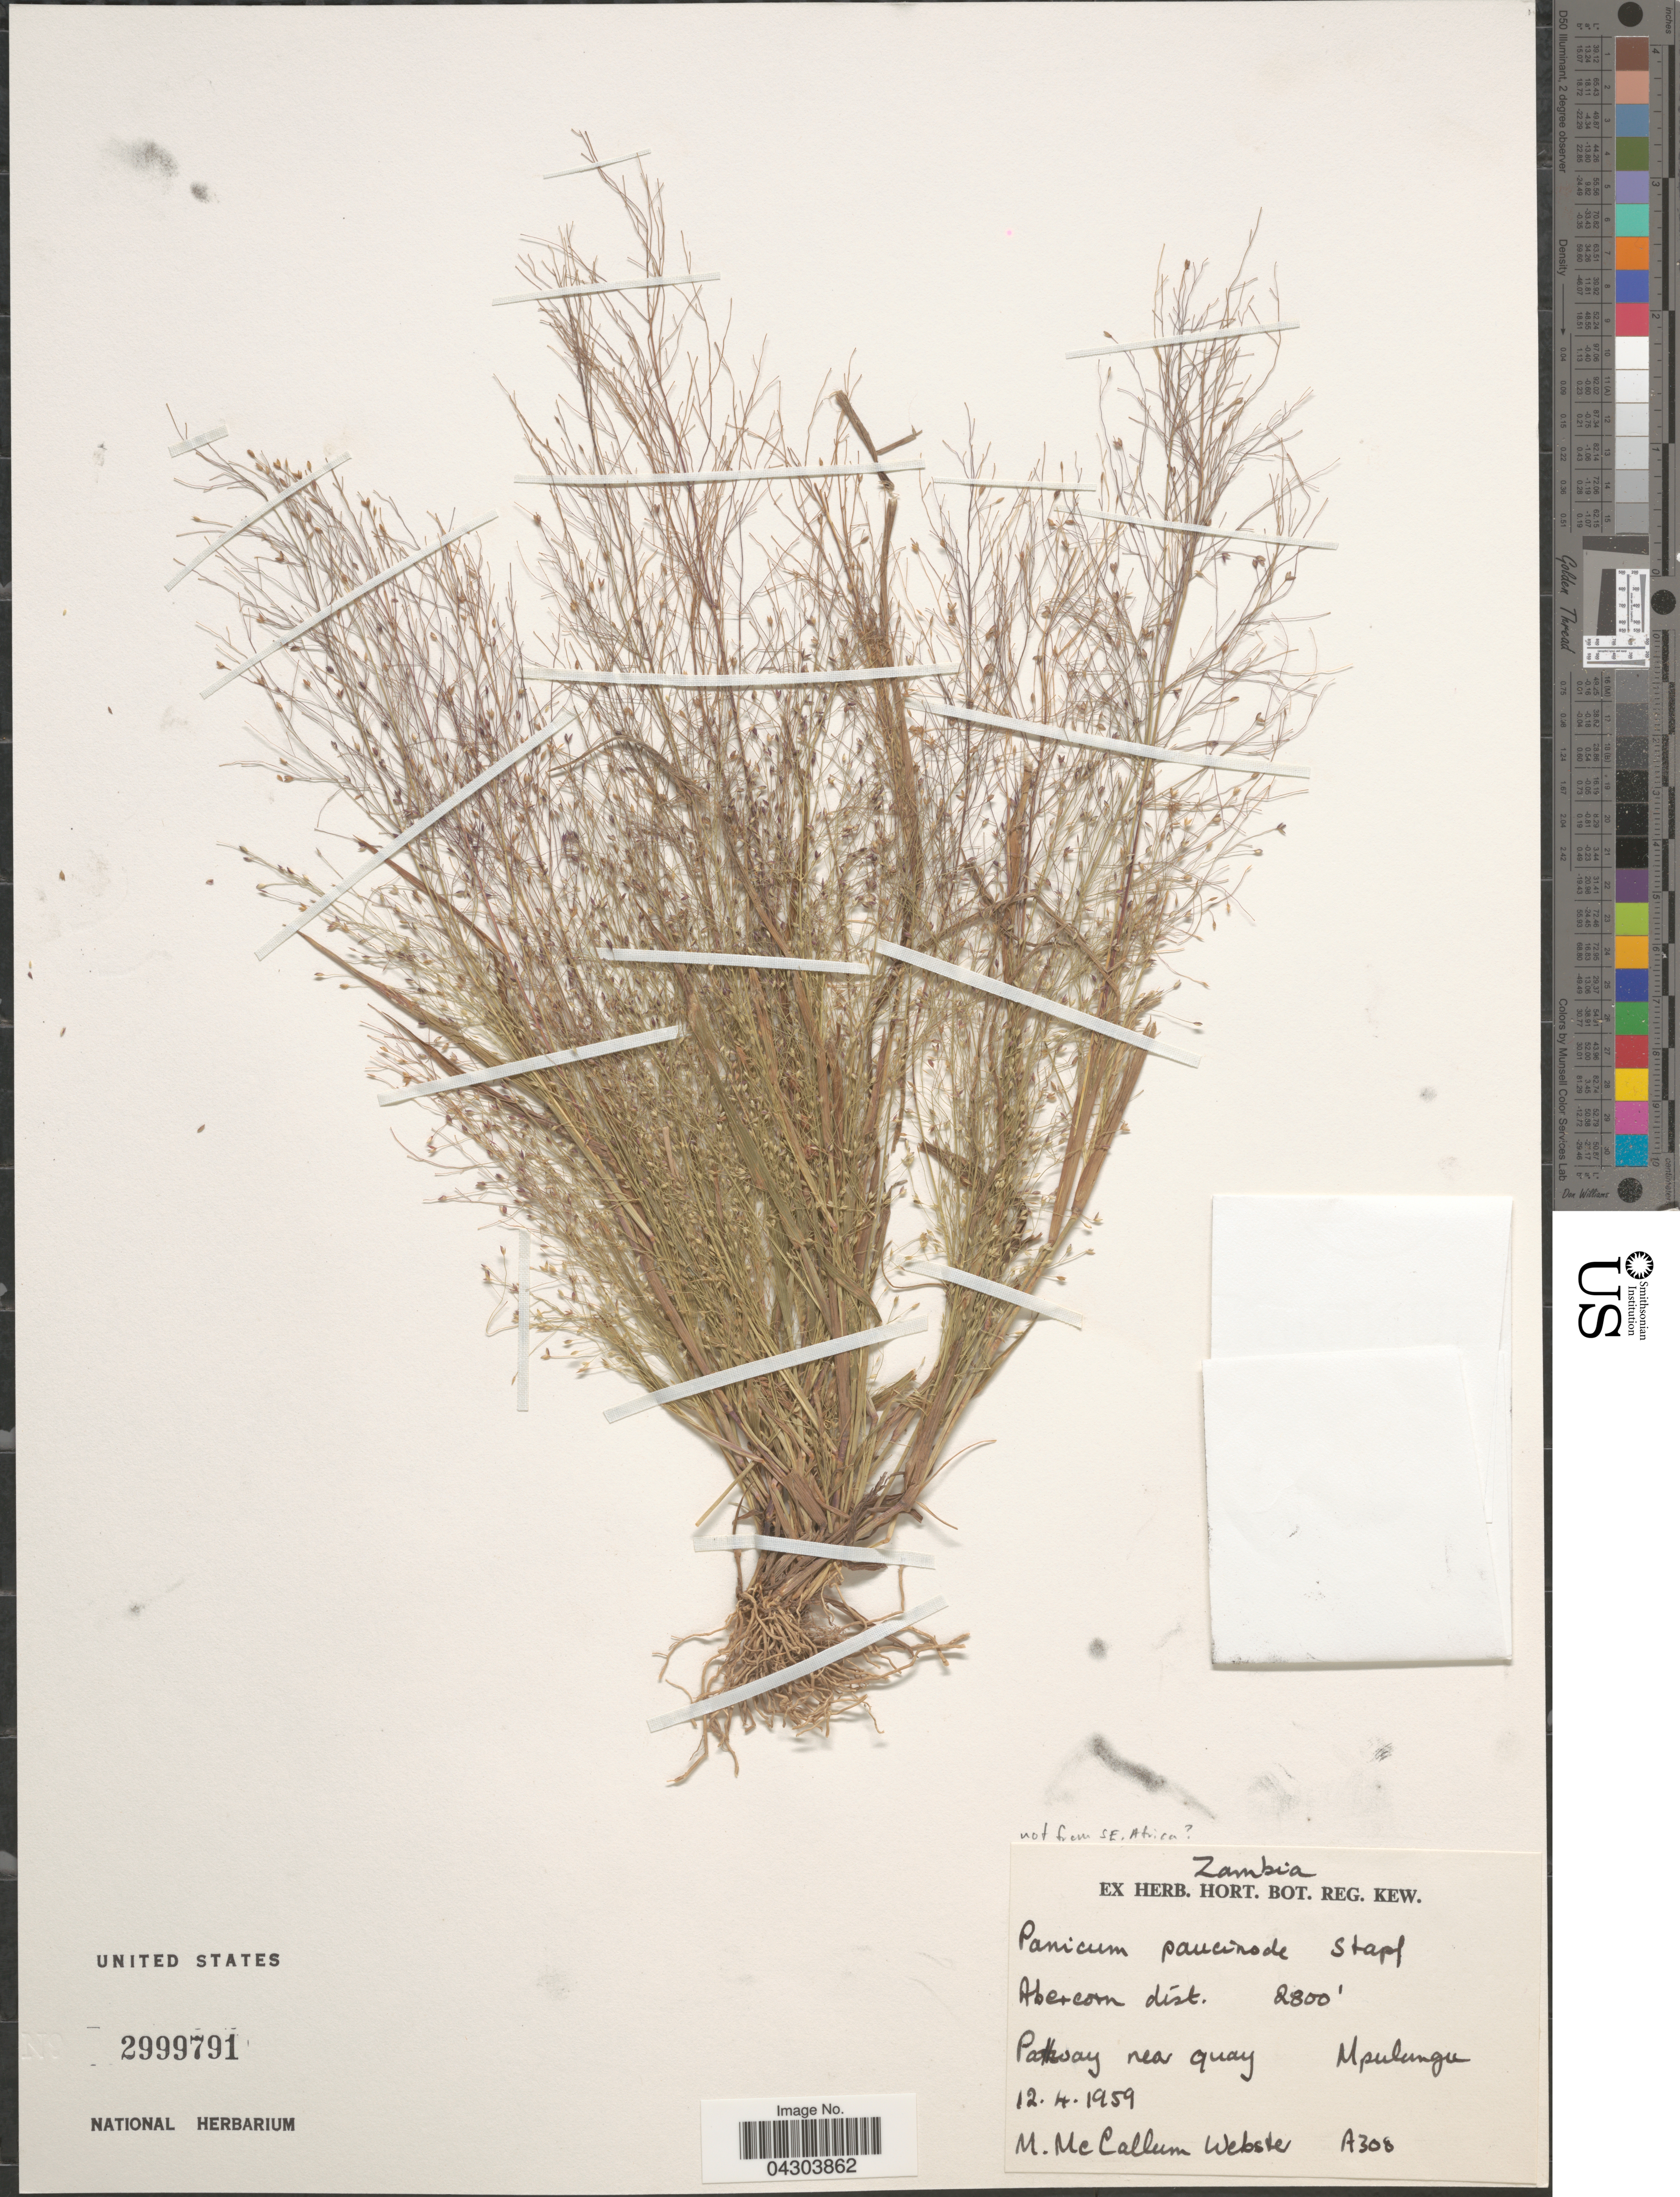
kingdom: Plantae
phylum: Tracheophyta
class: Liliopsida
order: Poales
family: Poaceae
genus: Panicum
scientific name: Panicum paucinode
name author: Stapf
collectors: M. McCallm Webster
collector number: A308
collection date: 1959-04-12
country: Zambia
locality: Abercon dist. Pathway near guay. Mpulungu.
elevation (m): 853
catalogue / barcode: US 2999791